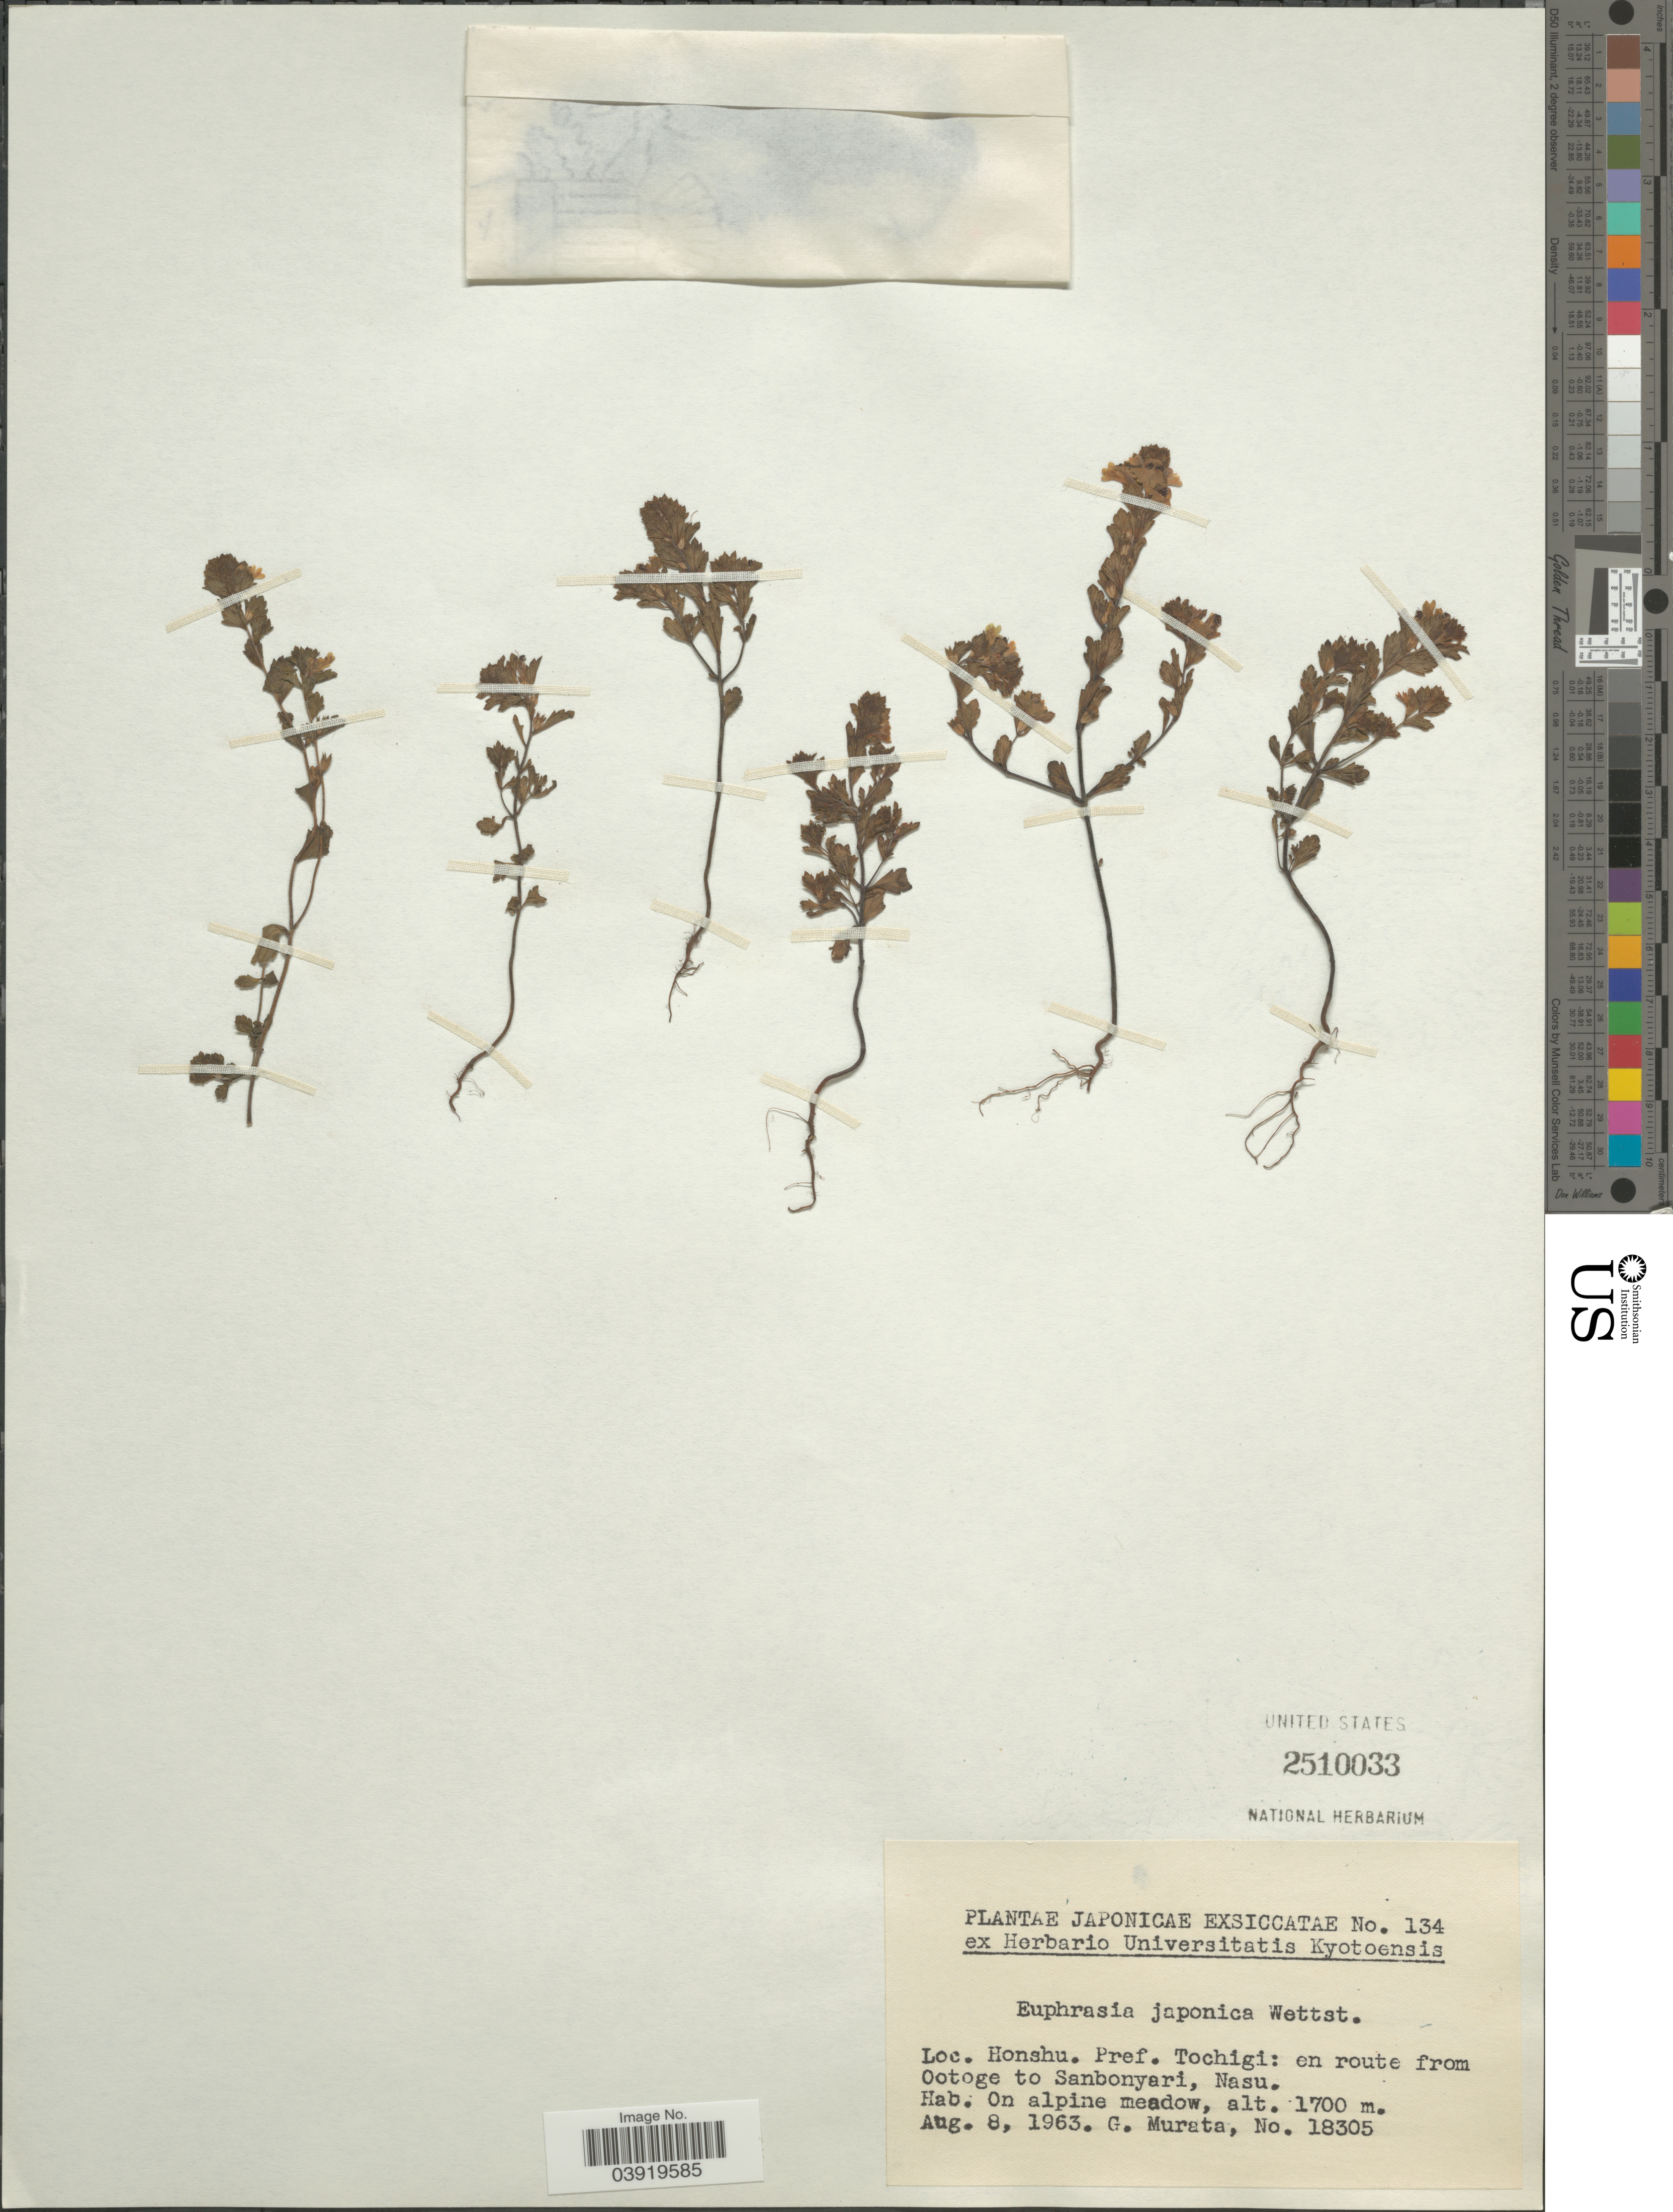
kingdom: Plantae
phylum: Tracheophyta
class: Magnoliopsida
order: Lamiales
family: Orobanchaceae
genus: Euphrasia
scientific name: Euphrasia japonica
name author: Wettst.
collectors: G. Murata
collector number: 18305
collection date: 1963-08-08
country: Japan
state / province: Totigi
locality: Honshu. Pref. Tochigi: en route from Ootoge to Sanbonyari, Nasu.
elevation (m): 1700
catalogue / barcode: US 2510033